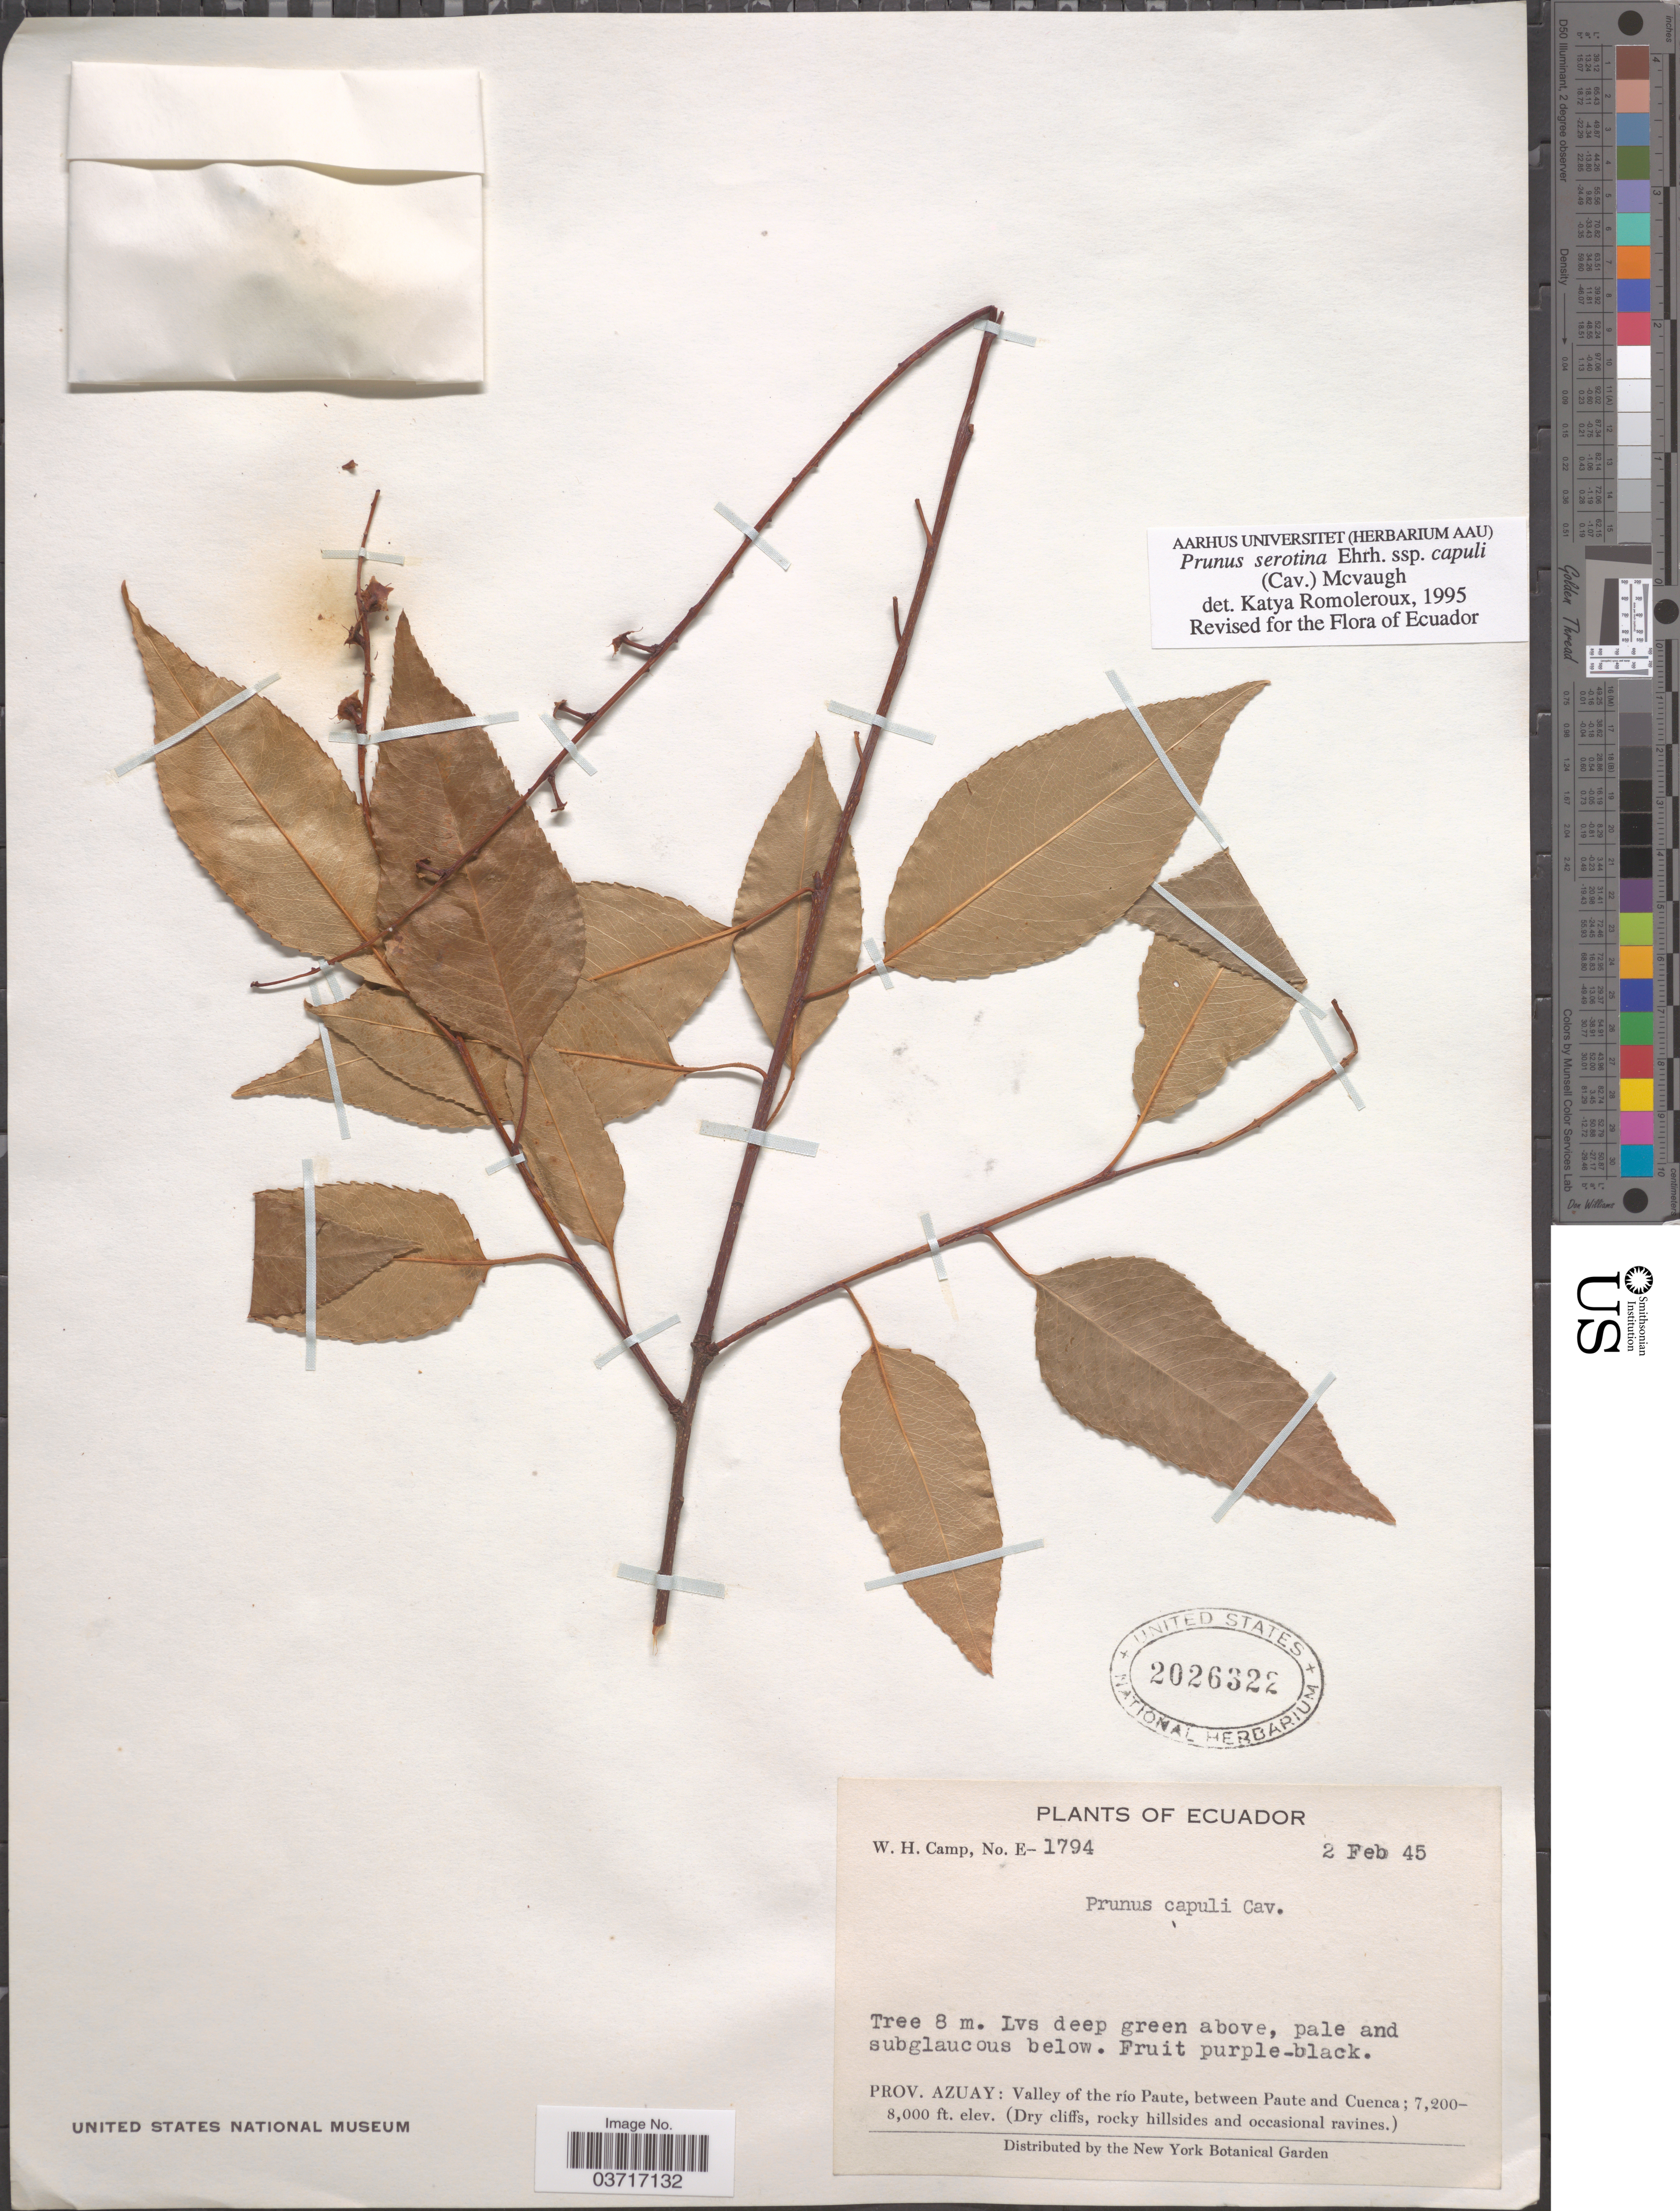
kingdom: Plantae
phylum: Tracheophyta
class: Magnoliopsida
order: Rosales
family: Rosaceae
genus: Prunus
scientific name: Prunus serotina subsp. capuli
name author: (Cav. ex Spreng.) McVaugh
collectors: W. H. Camp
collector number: E-1794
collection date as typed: Transcribed d/m/y: 2/2/45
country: Ecuador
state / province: Azuay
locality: Valley of the río Paute, between Paute and Cuenca.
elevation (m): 2195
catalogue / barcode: US 2026322